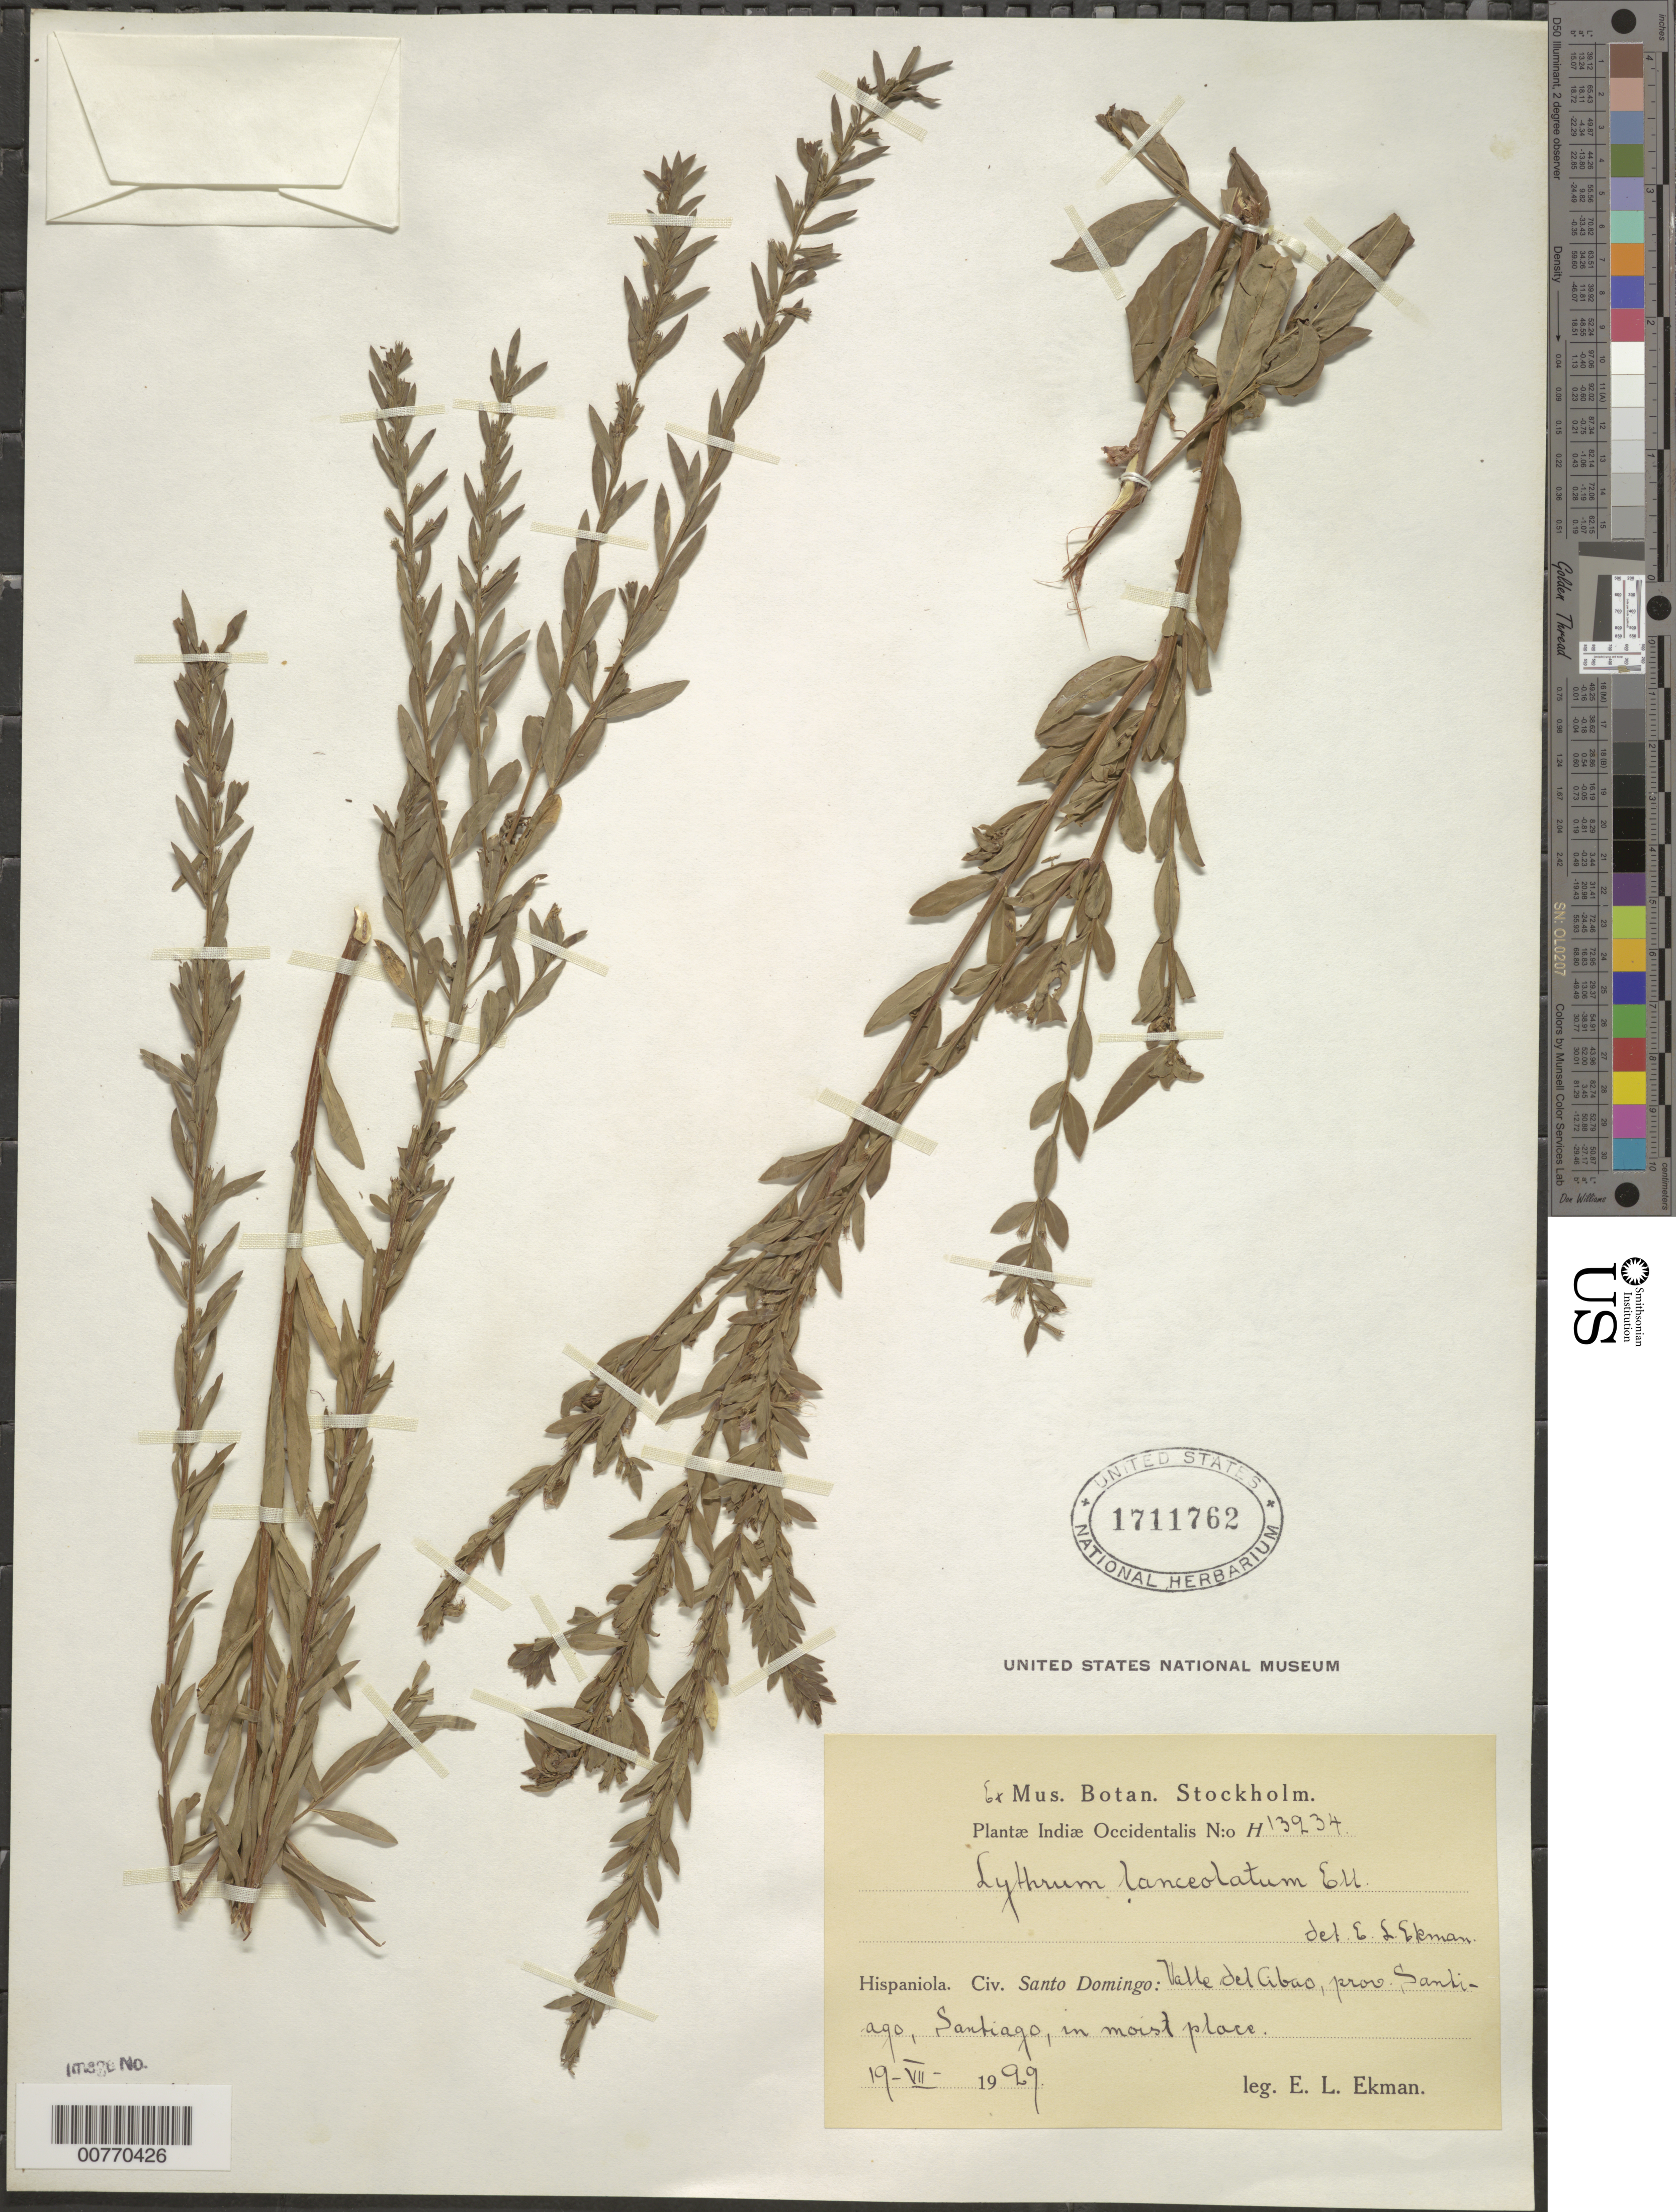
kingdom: Plantae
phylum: Tracheophyta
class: Magnoliopsida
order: Myrtales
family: Lythraceae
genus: Lythrum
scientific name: Lythrum lanceolatum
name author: Elliott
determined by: Ekman, E. L.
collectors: E. L. Ekman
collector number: H 13234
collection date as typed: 19 Jul 1929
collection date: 1929-07-19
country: Dominican Republic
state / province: Santiago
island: Hispaniola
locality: Valle del Cibao, Santiago.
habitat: Moist place.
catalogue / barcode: US 1711762